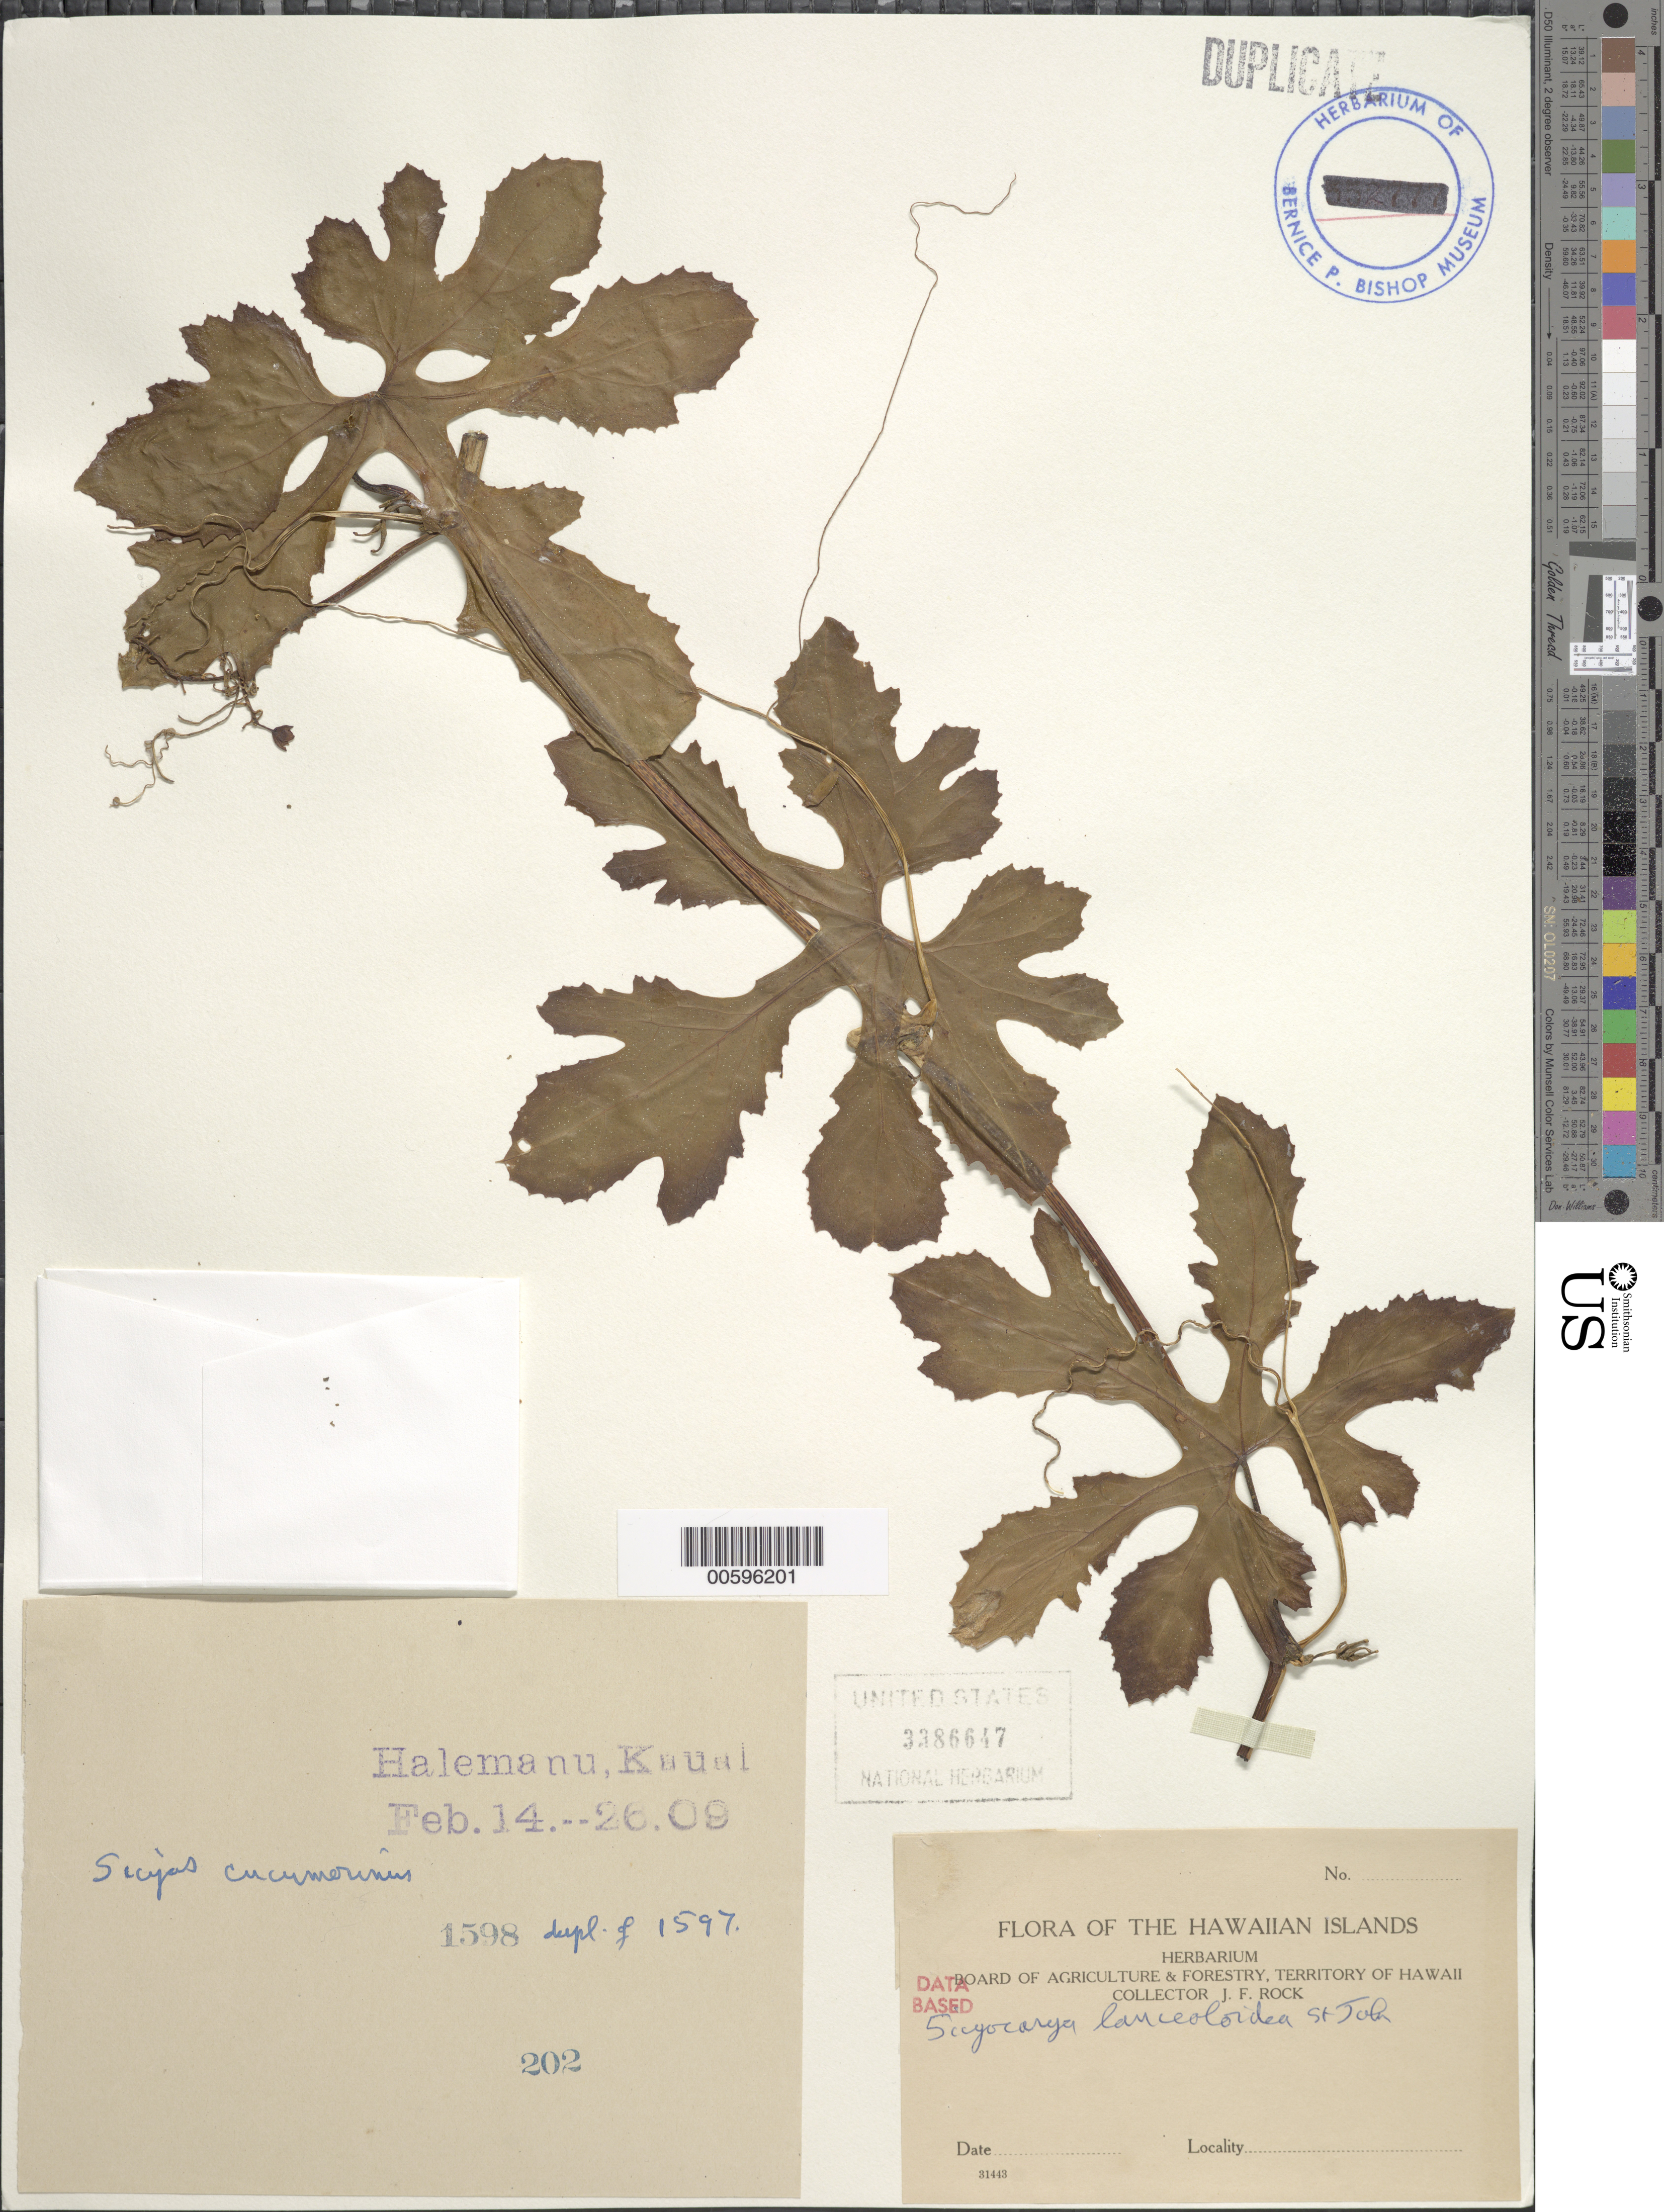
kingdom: Plantae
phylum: Tracheophyta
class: Magnoliopsida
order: Cucurbitales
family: Cucurbitaceae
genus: Sicyos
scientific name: Sicyos lanceoloideus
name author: (H. St. John) W.L. Wagner & D.R. Herbst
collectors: J. F. Rock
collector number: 1598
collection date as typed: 14 Feb 1909 to 26 Feb 1909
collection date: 1909-02-14/1909-02-26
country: United States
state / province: Hawaii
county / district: Kauai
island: Kaua'i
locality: Halemanu.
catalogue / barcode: US 3386647